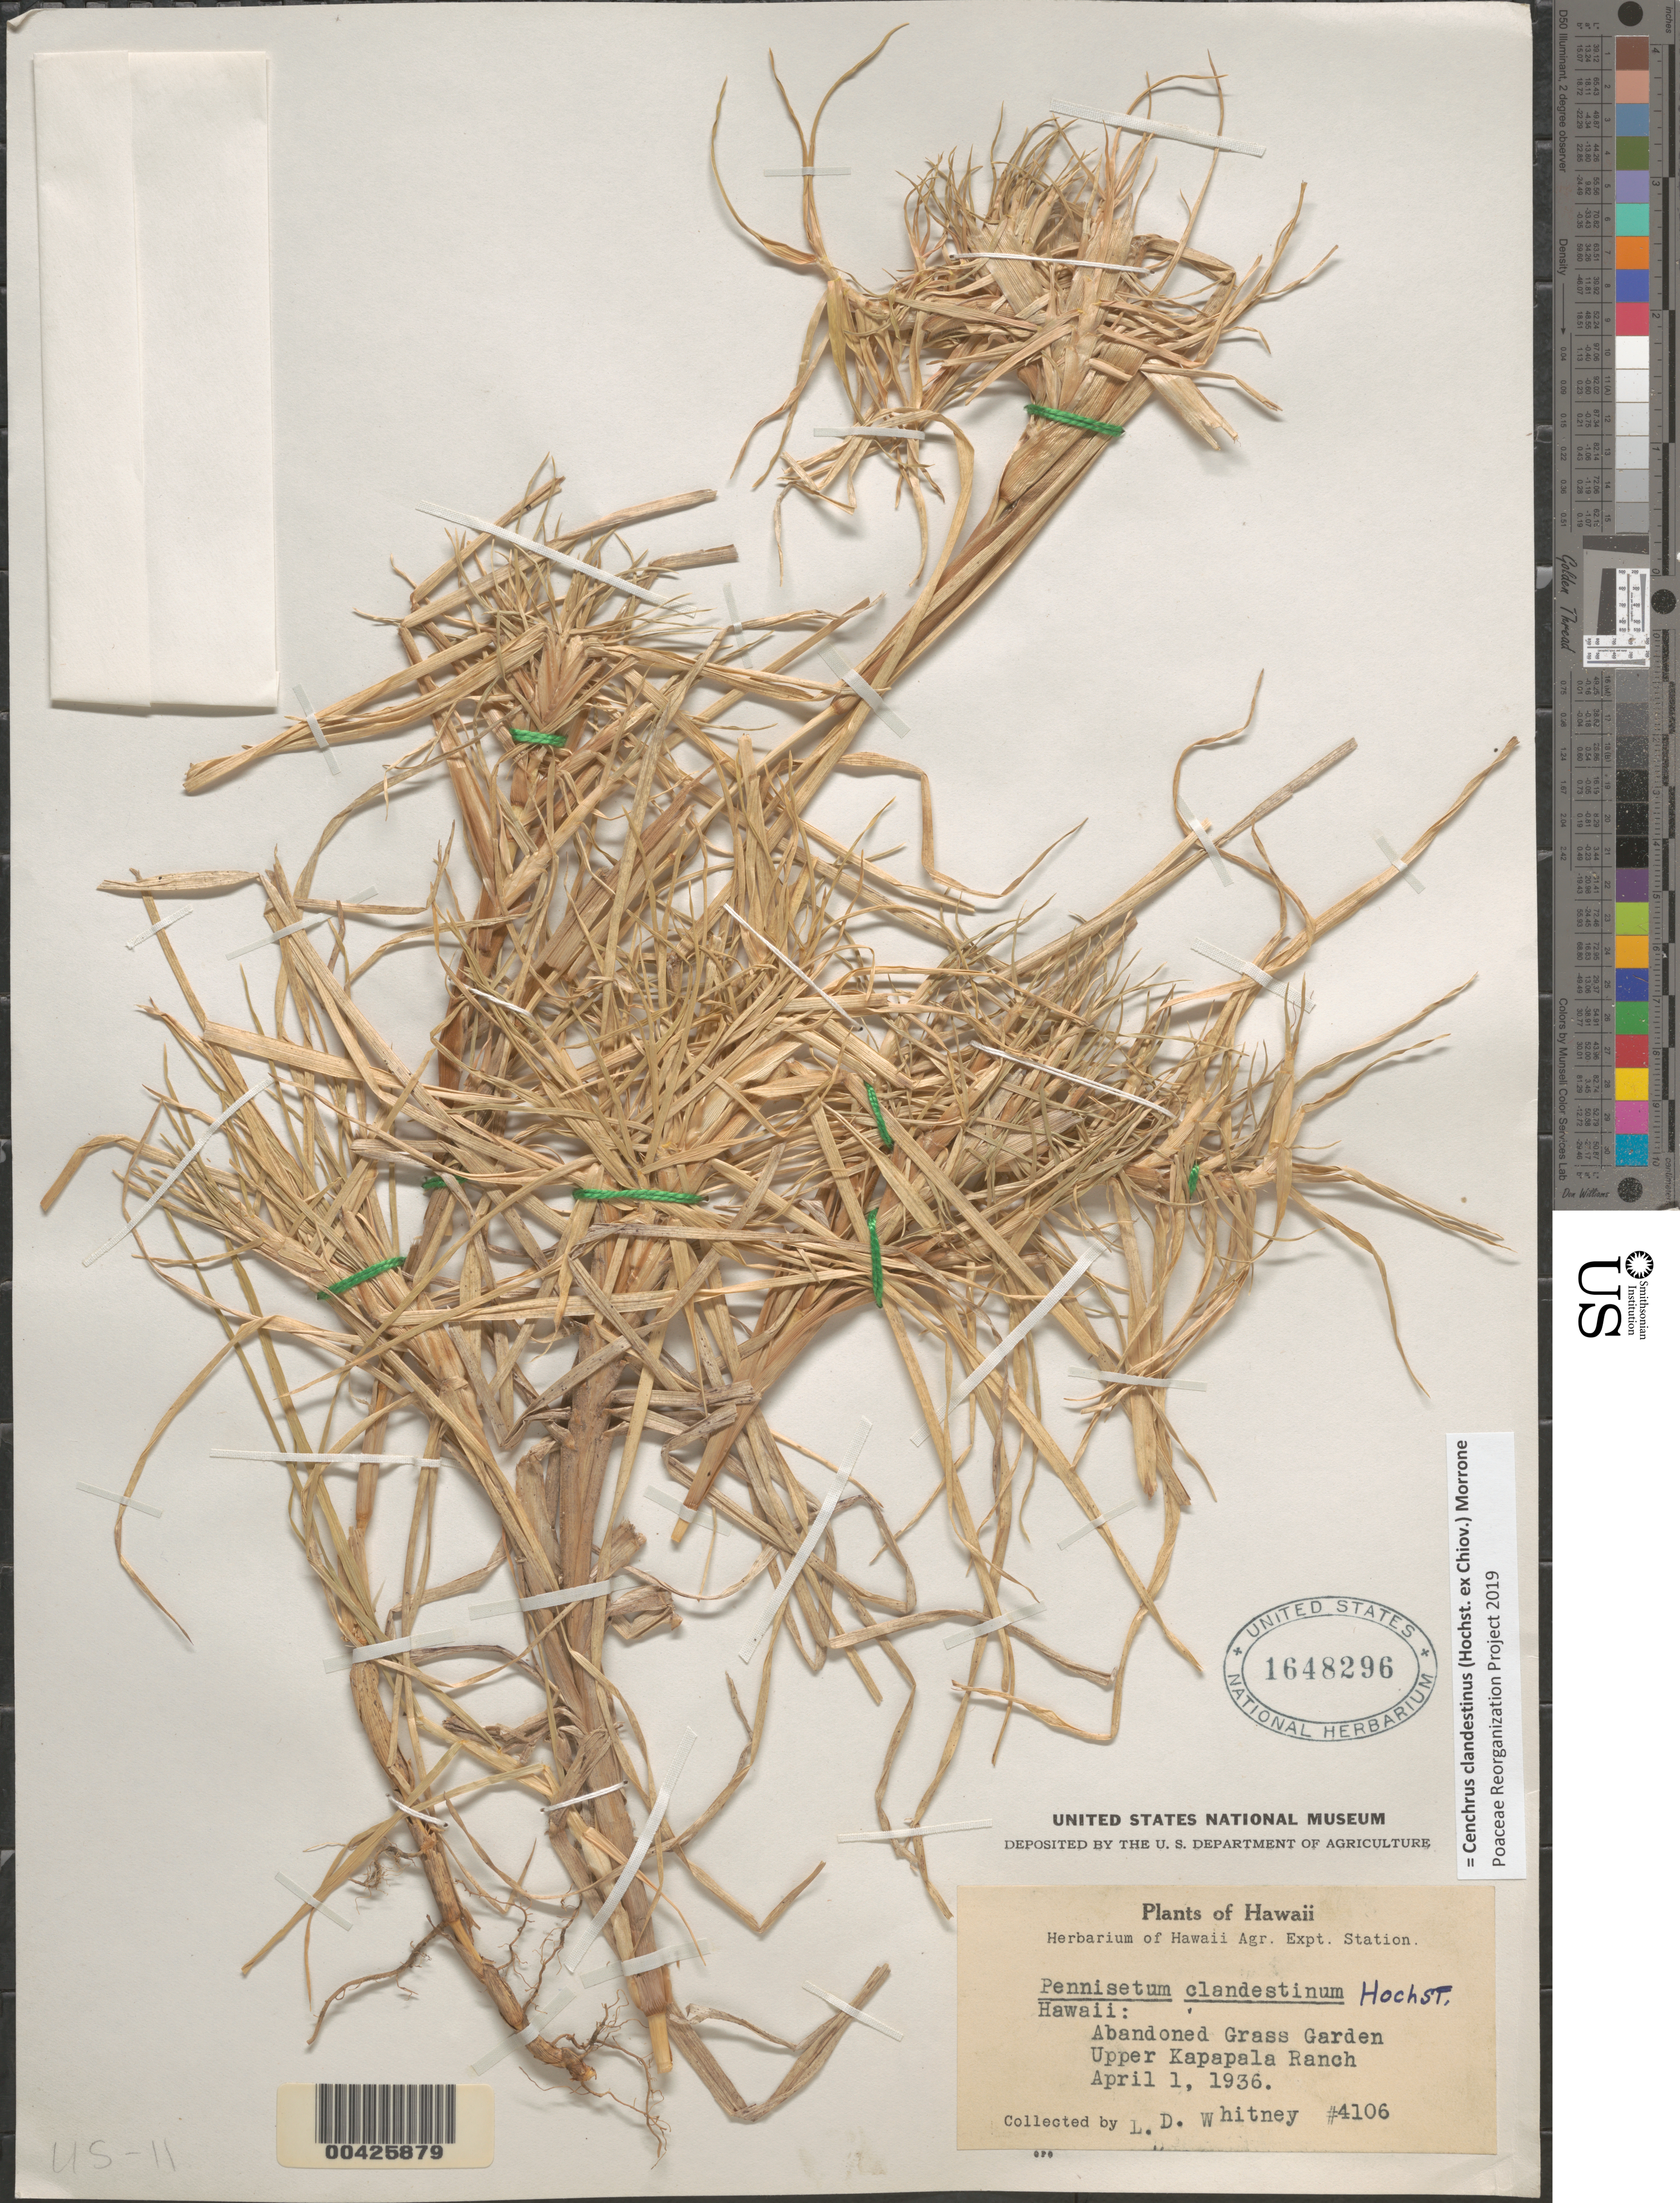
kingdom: Plantae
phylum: Tracheophyta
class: Liliopsida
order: Poales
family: Poaceae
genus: Cenchrus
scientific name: Cenchrus clandestinus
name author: (Hochst. & Chiov.) Morrone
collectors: L. Whitney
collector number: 4106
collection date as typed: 1 Apr 1936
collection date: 1936-04-01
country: United States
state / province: Hawaii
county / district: Hawaii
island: Hawaii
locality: Abandoned grass garden, upper Kapapala Ranch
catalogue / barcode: US 1648296